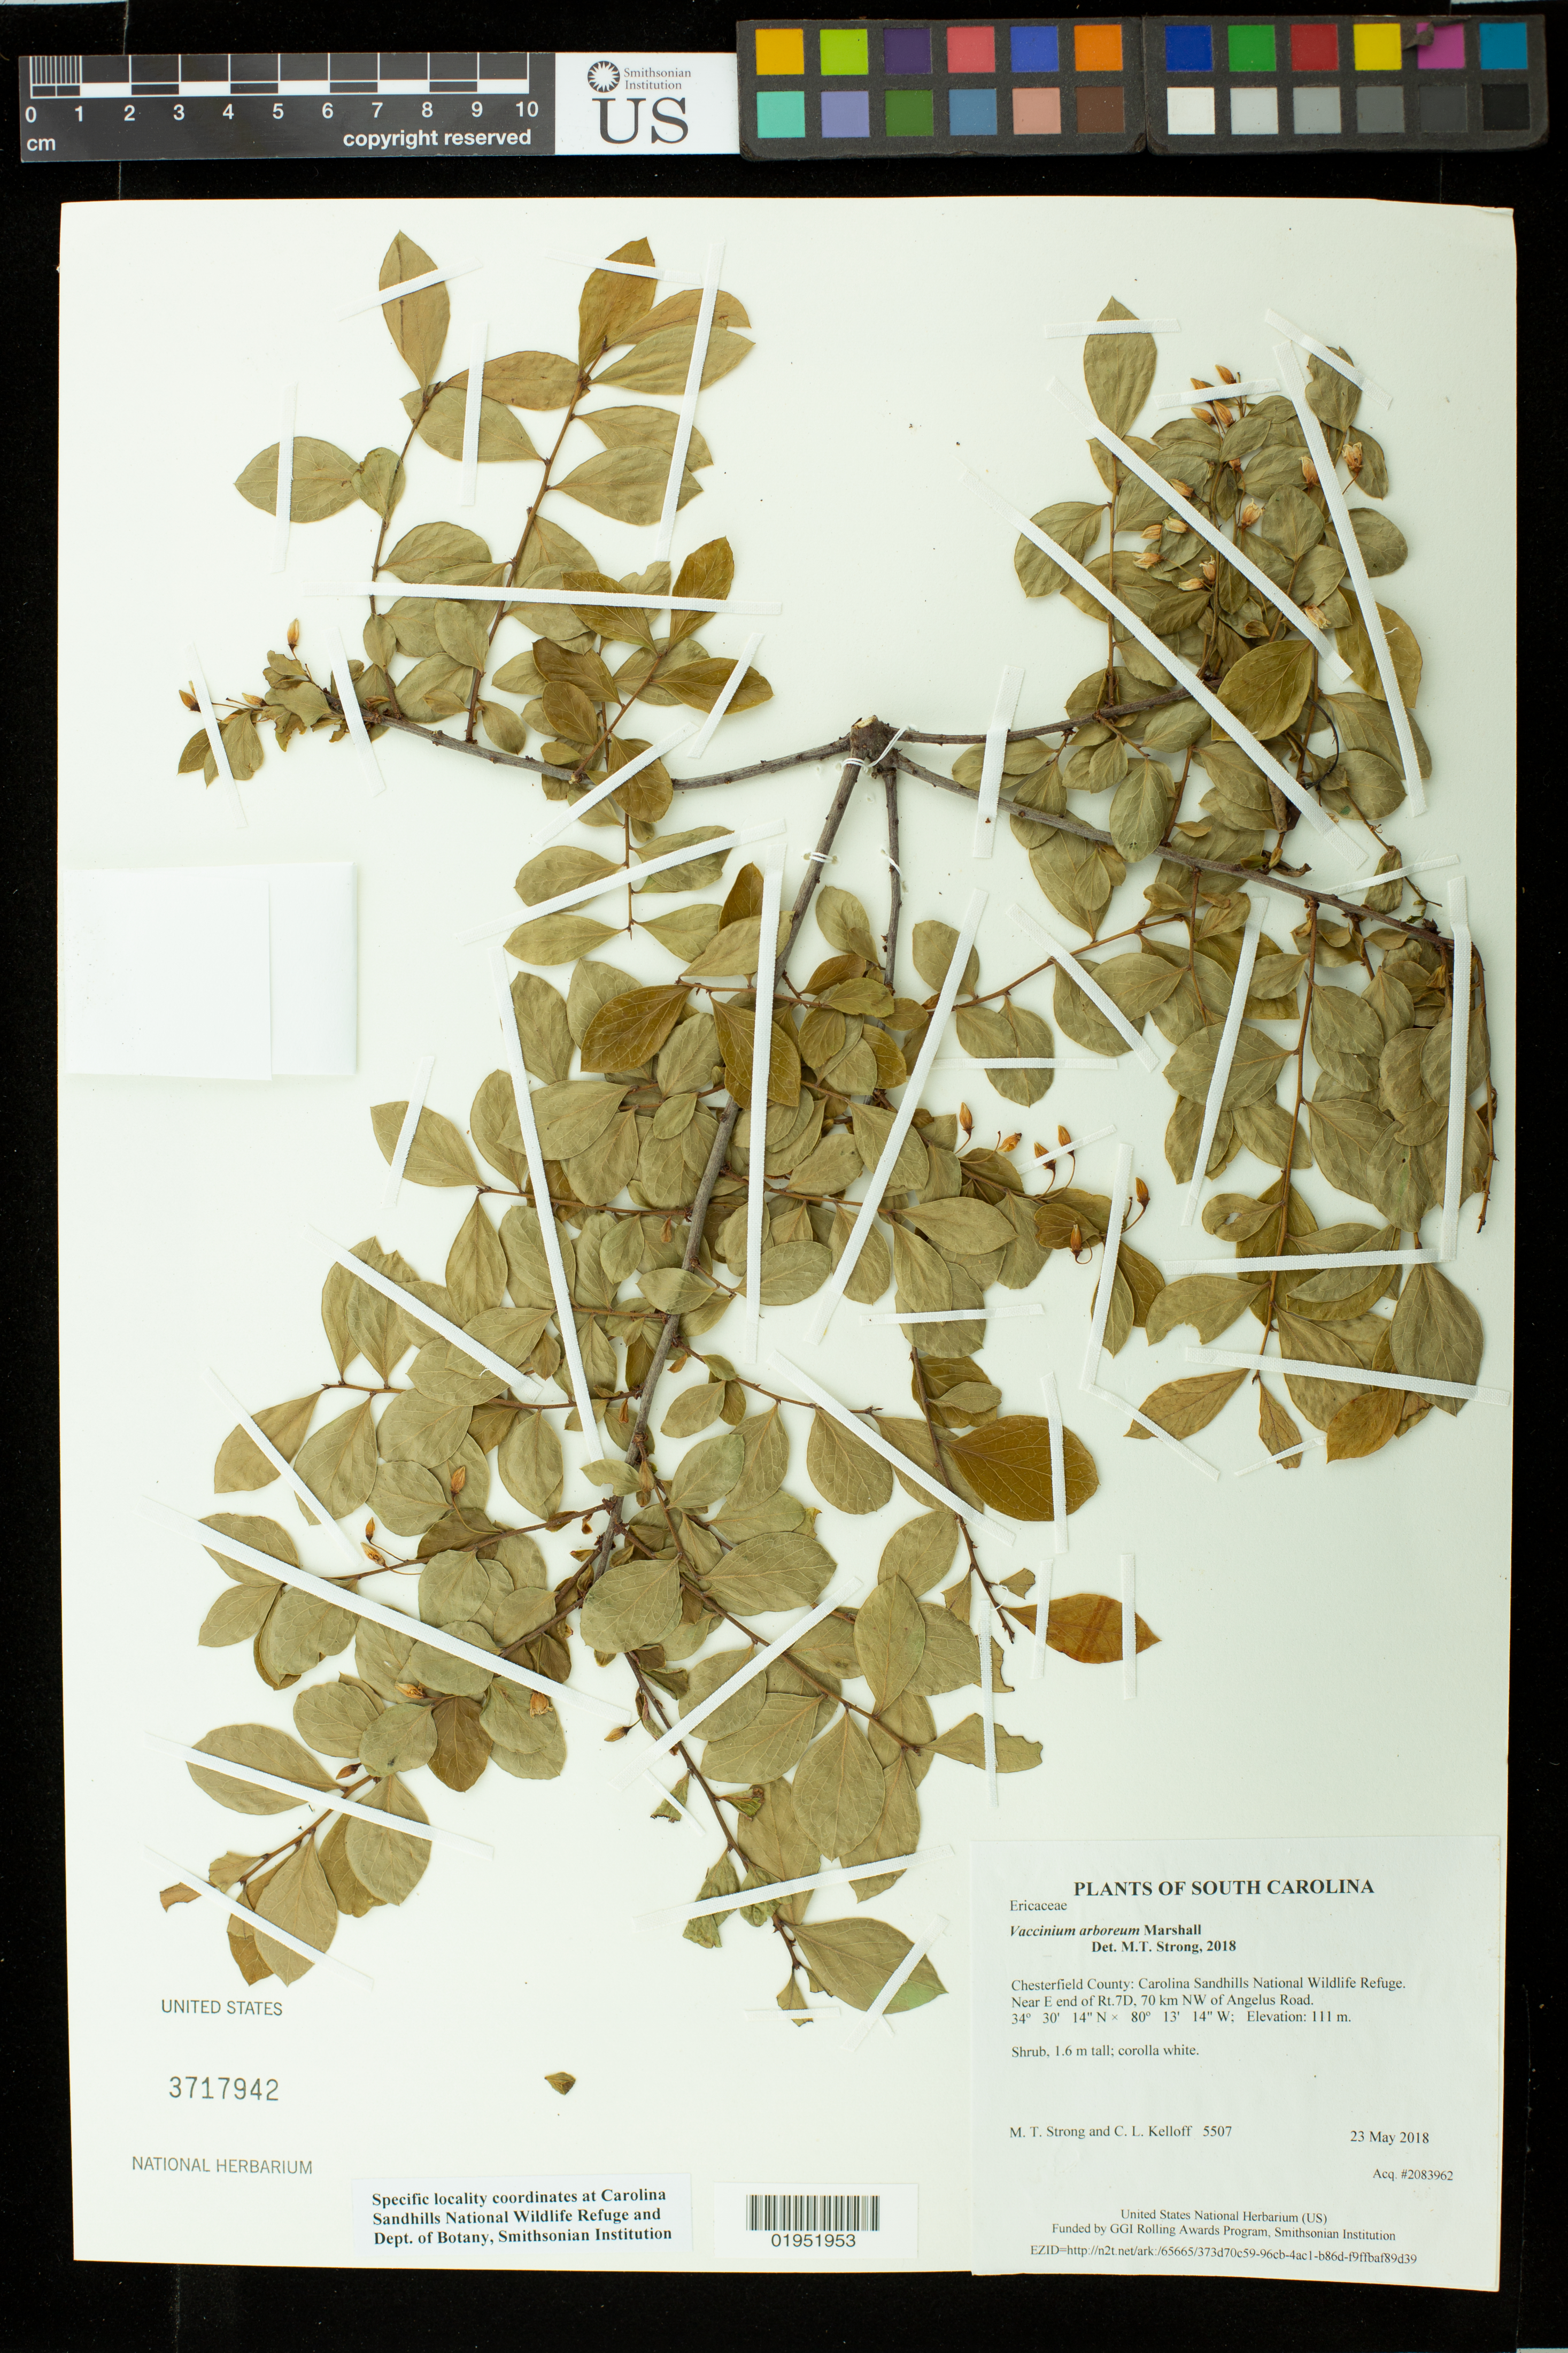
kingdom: Plantae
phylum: Tracheophyta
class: Magnoliopsida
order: Ericales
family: Ericaceae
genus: Vaccinium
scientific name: Vaccinium arboreum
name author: Marshall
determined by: Strong, Mark T., (BOT), Smithsonian Institution - National Museum of Natural History (UNITED STATES)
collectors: M. T. Strong & C. L. Kelloff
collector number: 5507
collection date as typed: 23 May 2018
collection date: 2018-05-23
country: United States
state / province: South Carolina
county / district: Chesterfield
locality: Carolina Sandhills National Wildlife Refuge. Near E end of Rt.7D, 70 km NW of Angelus Road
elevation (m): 111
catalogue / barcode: US 3717942